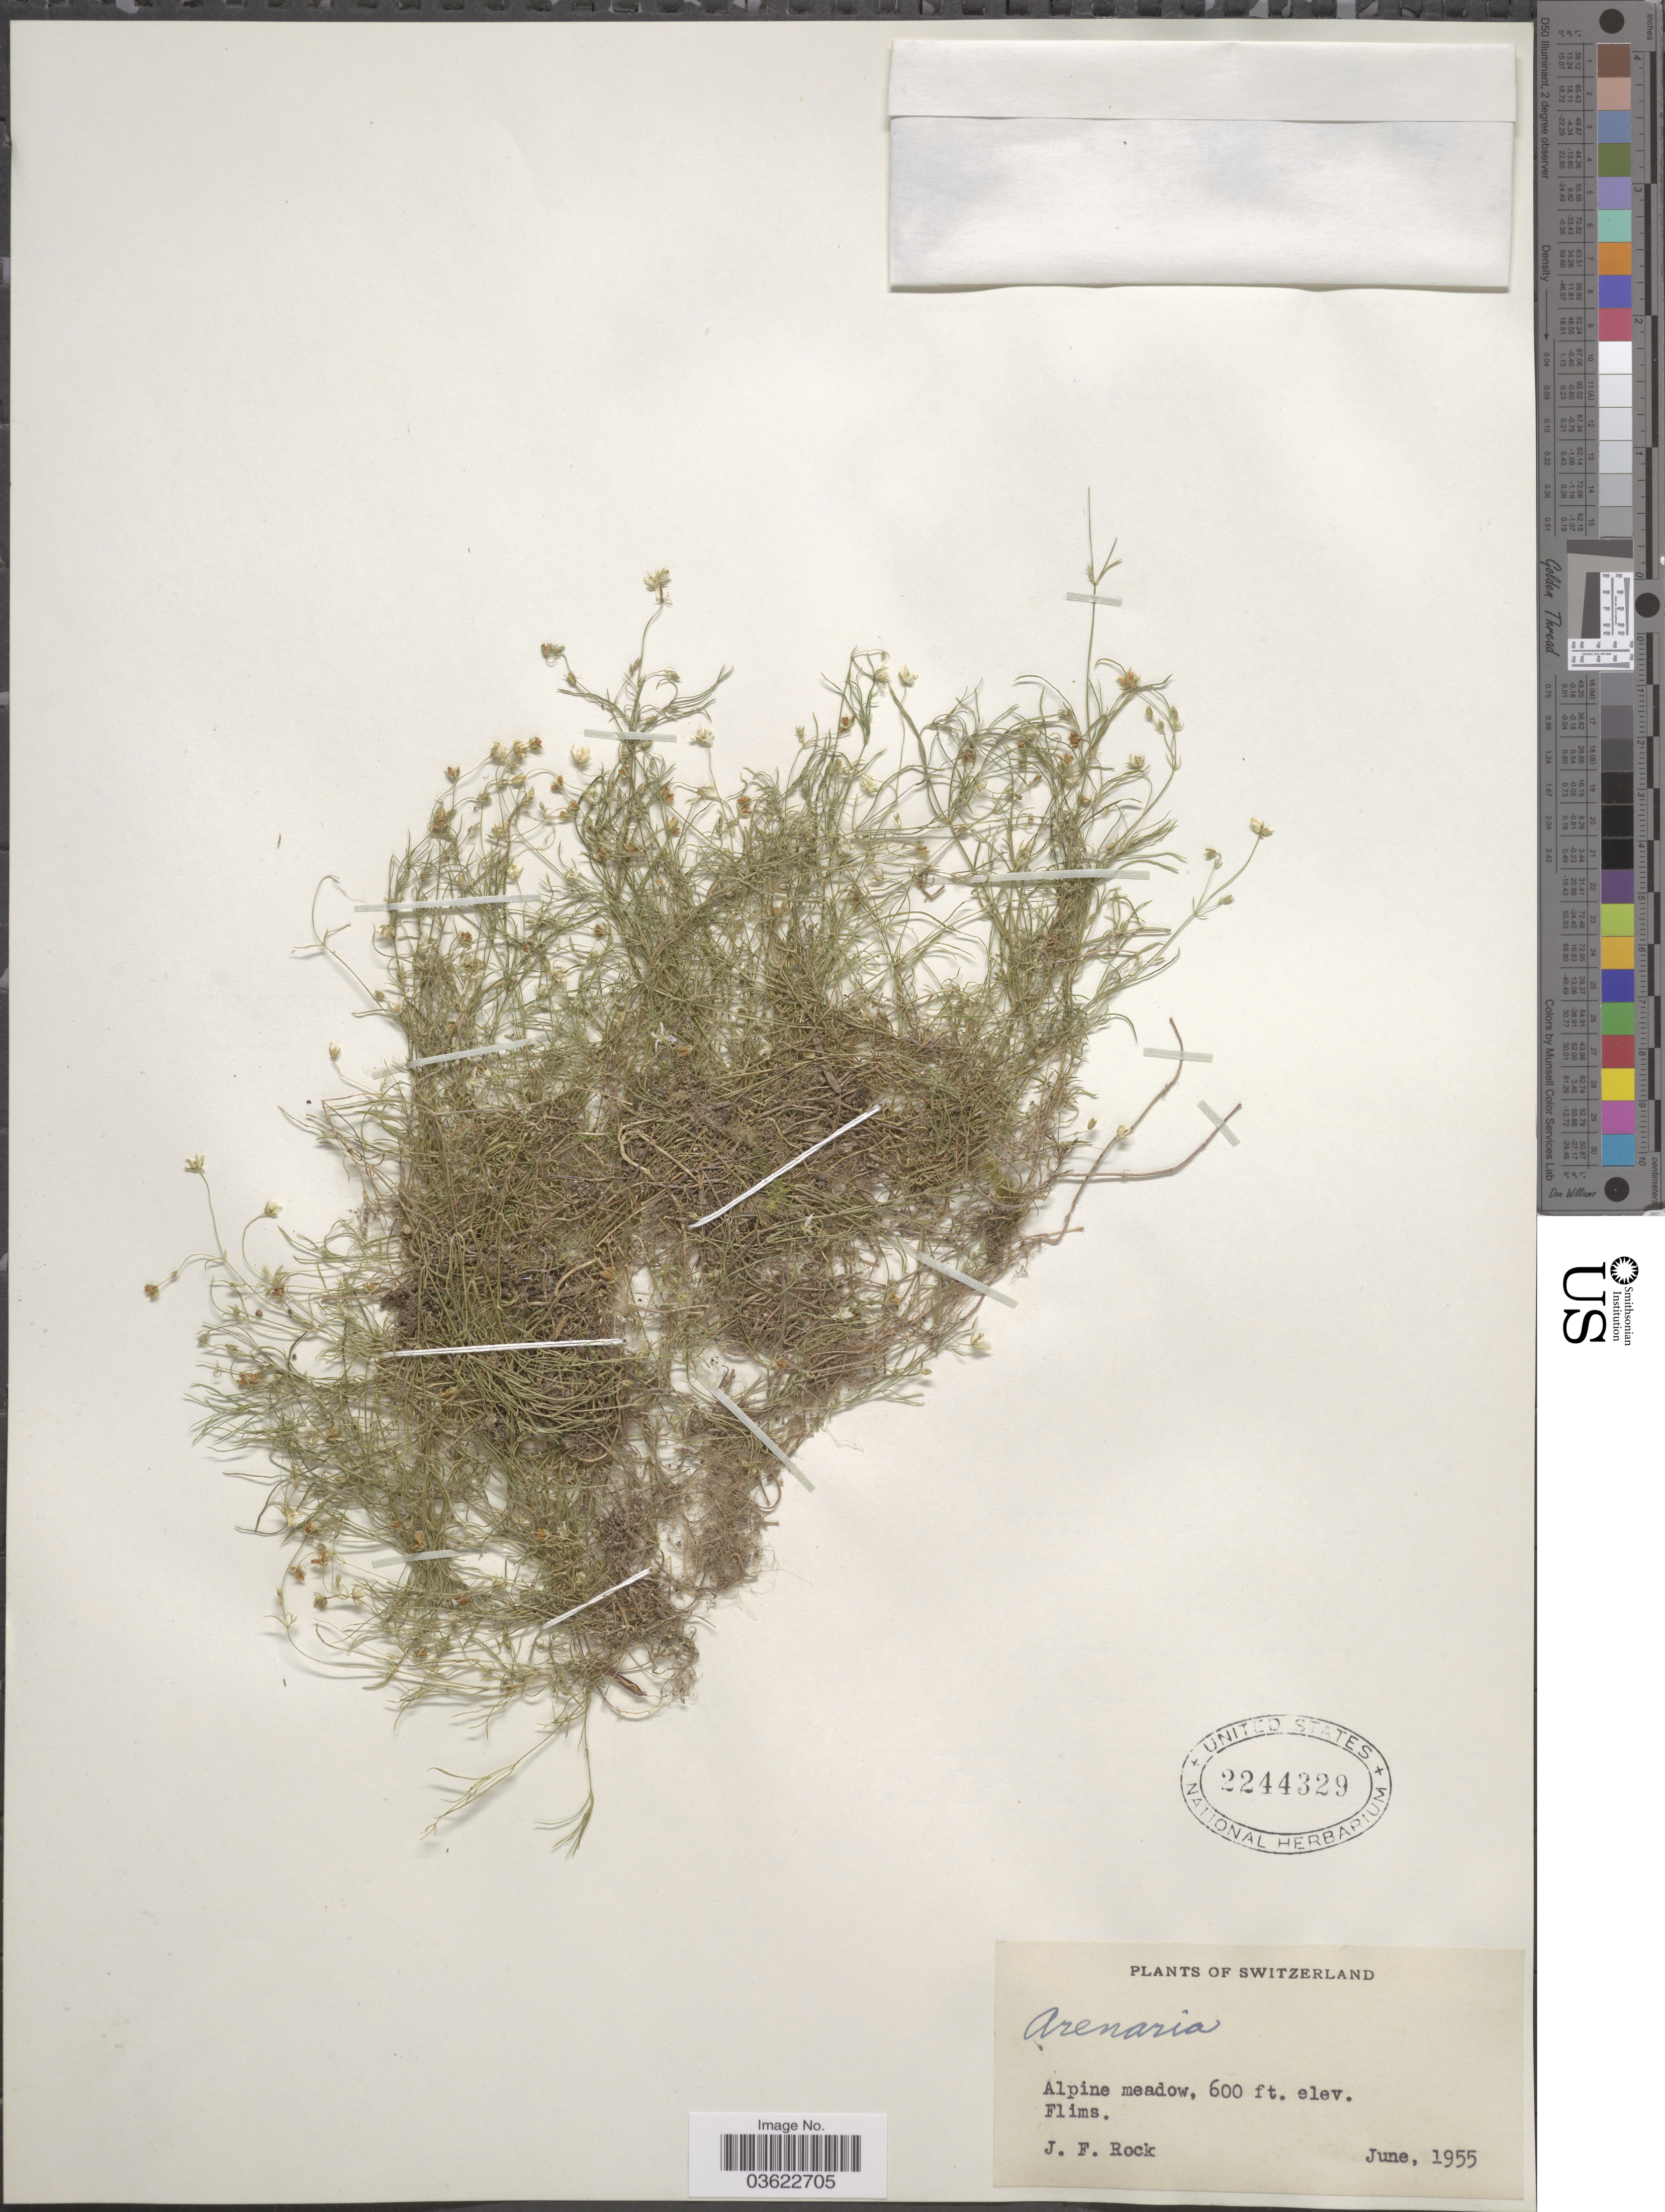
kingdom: Plantae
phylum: Tracheophyta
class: Magnoliopsida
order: Caryophyllales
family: Caryophyllaceae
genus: Arenaria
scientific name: Arenaria sp.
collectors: J. Rock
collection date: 1955-06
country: Switzerland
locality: Alpine meadow. Flims.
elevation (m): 183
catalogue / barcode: US 2244329